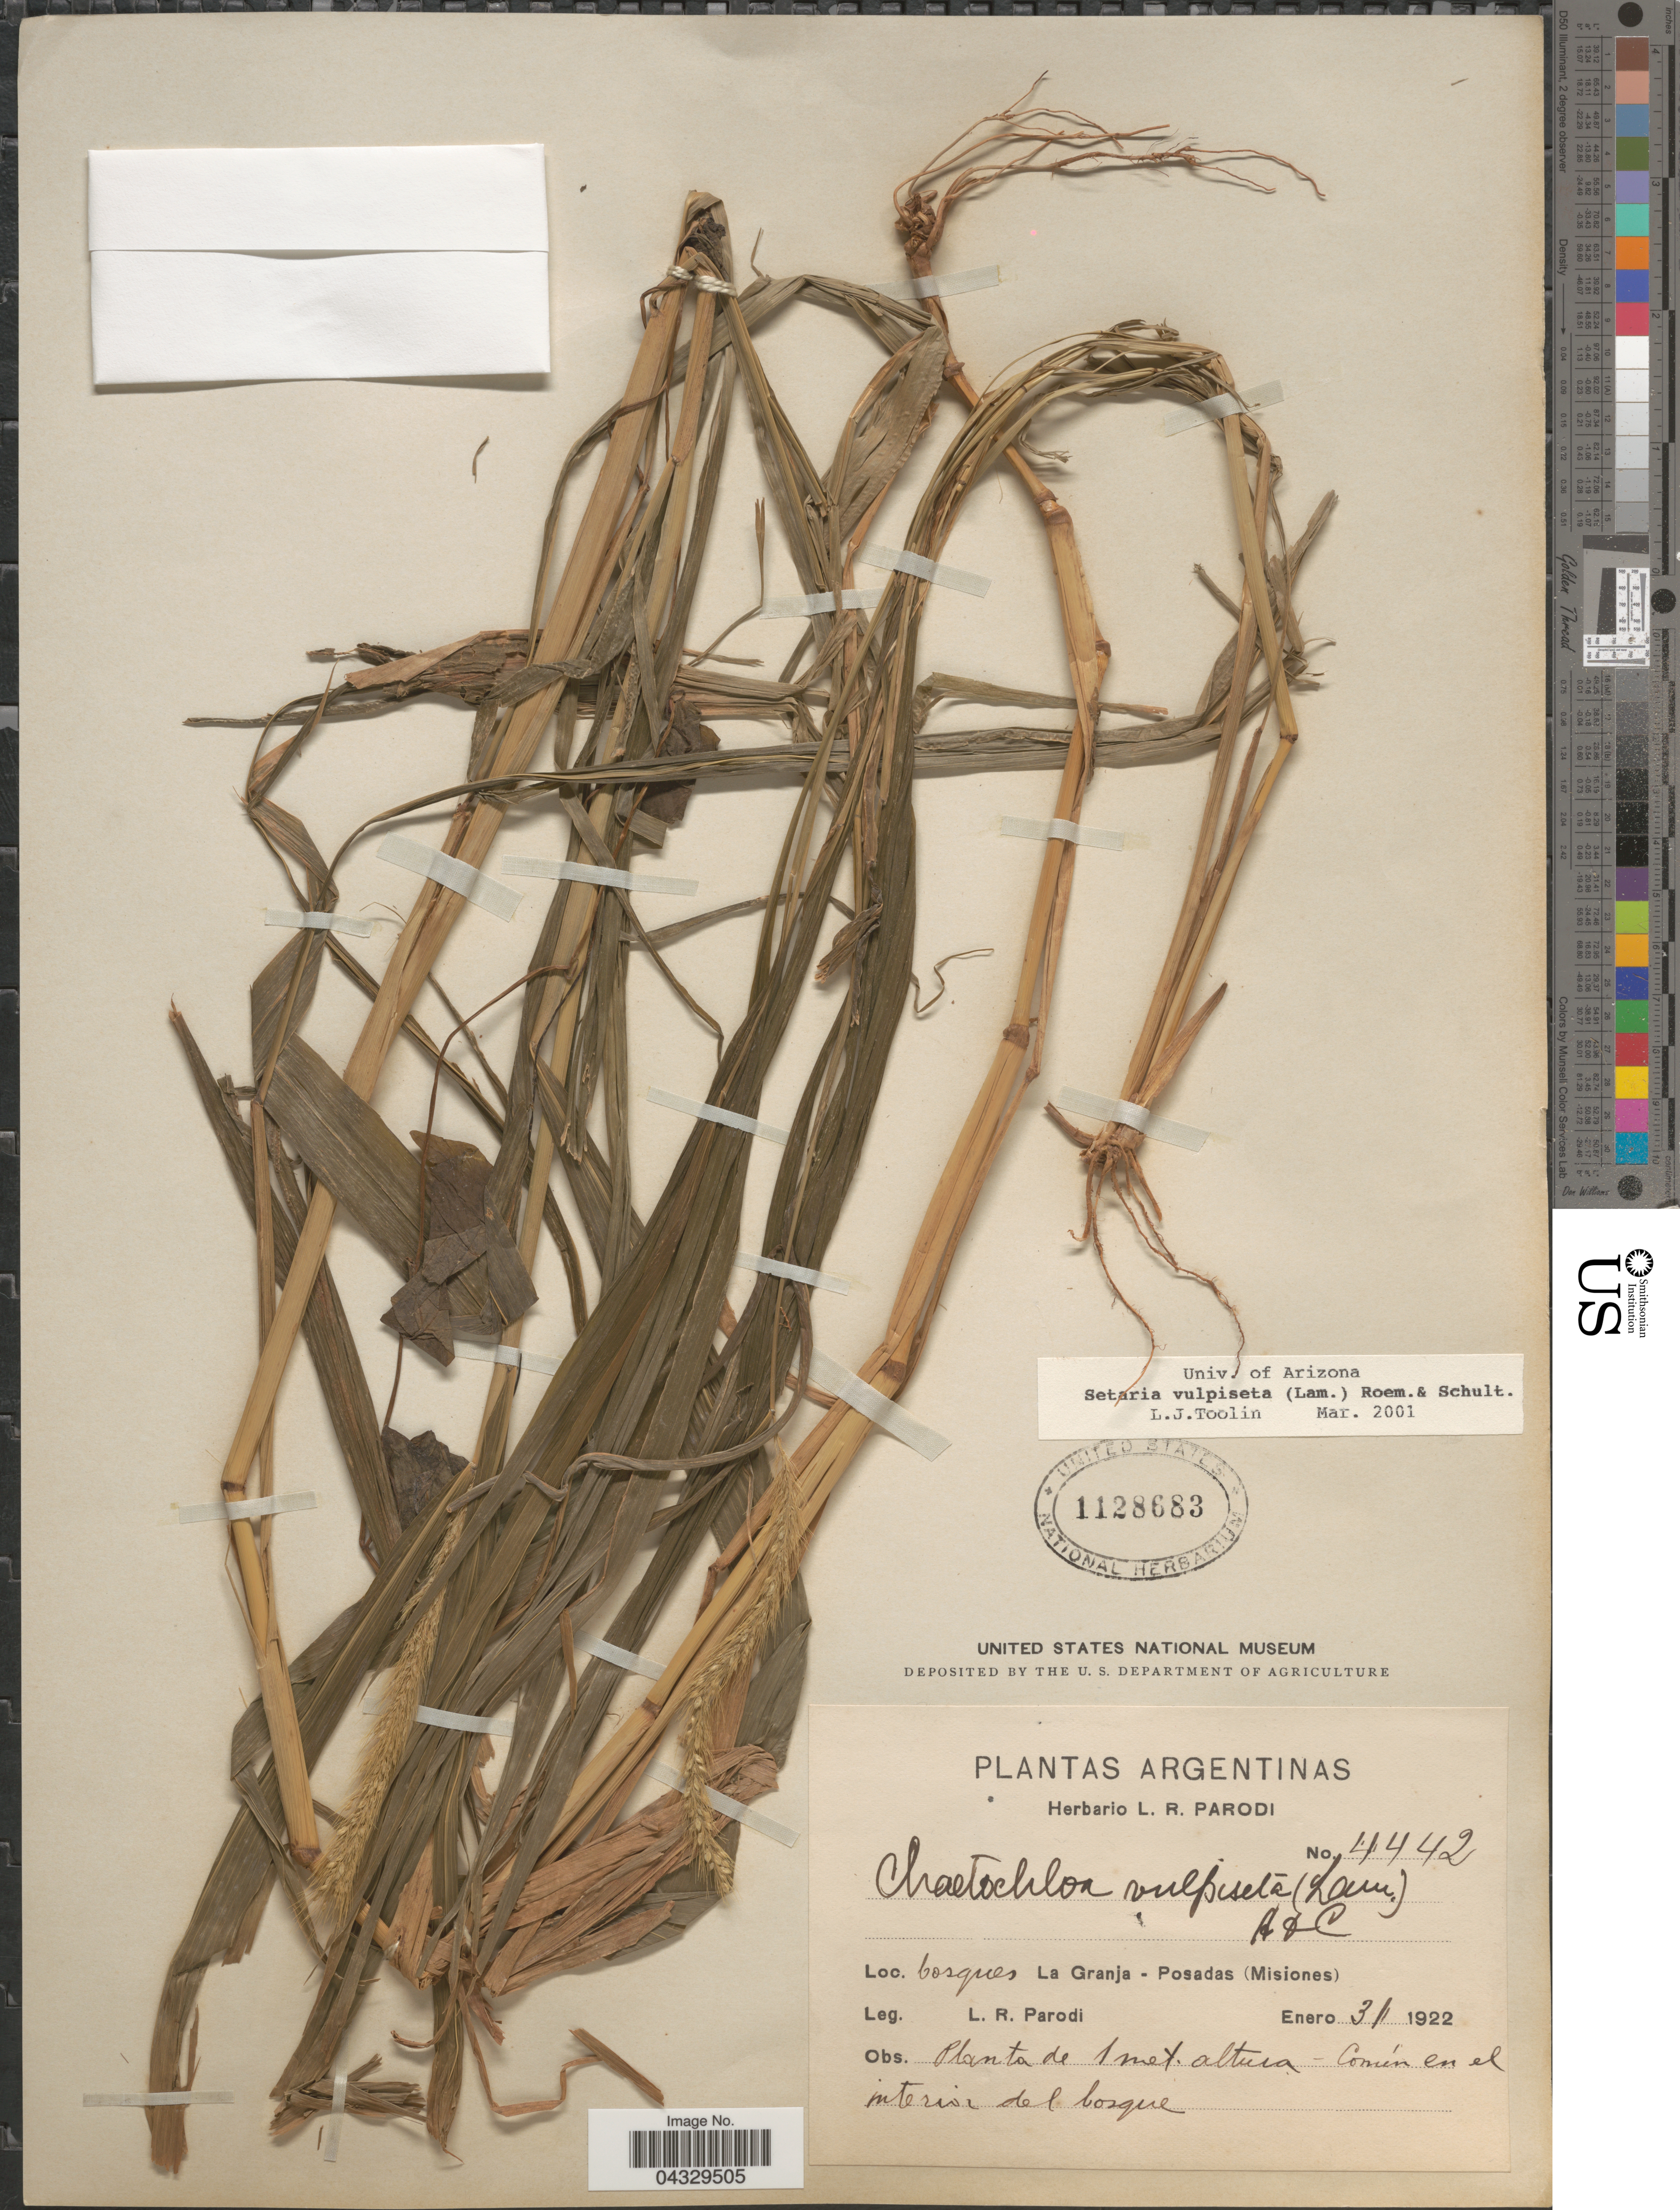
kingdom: Plantae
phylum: Tracheophyta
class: Liliopsida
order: Poales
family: Poaceae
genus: Setaria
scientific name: Setaria vulpiseta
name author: (Lam.) Roem. & Schult.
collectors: L. R. Parodi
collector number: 4442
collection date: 1922-01-31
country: Argentina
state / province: Misiones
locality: Bosques La Granja - Posadas (Misiones). Común en el interior del bosque.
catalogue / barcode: US 1128683